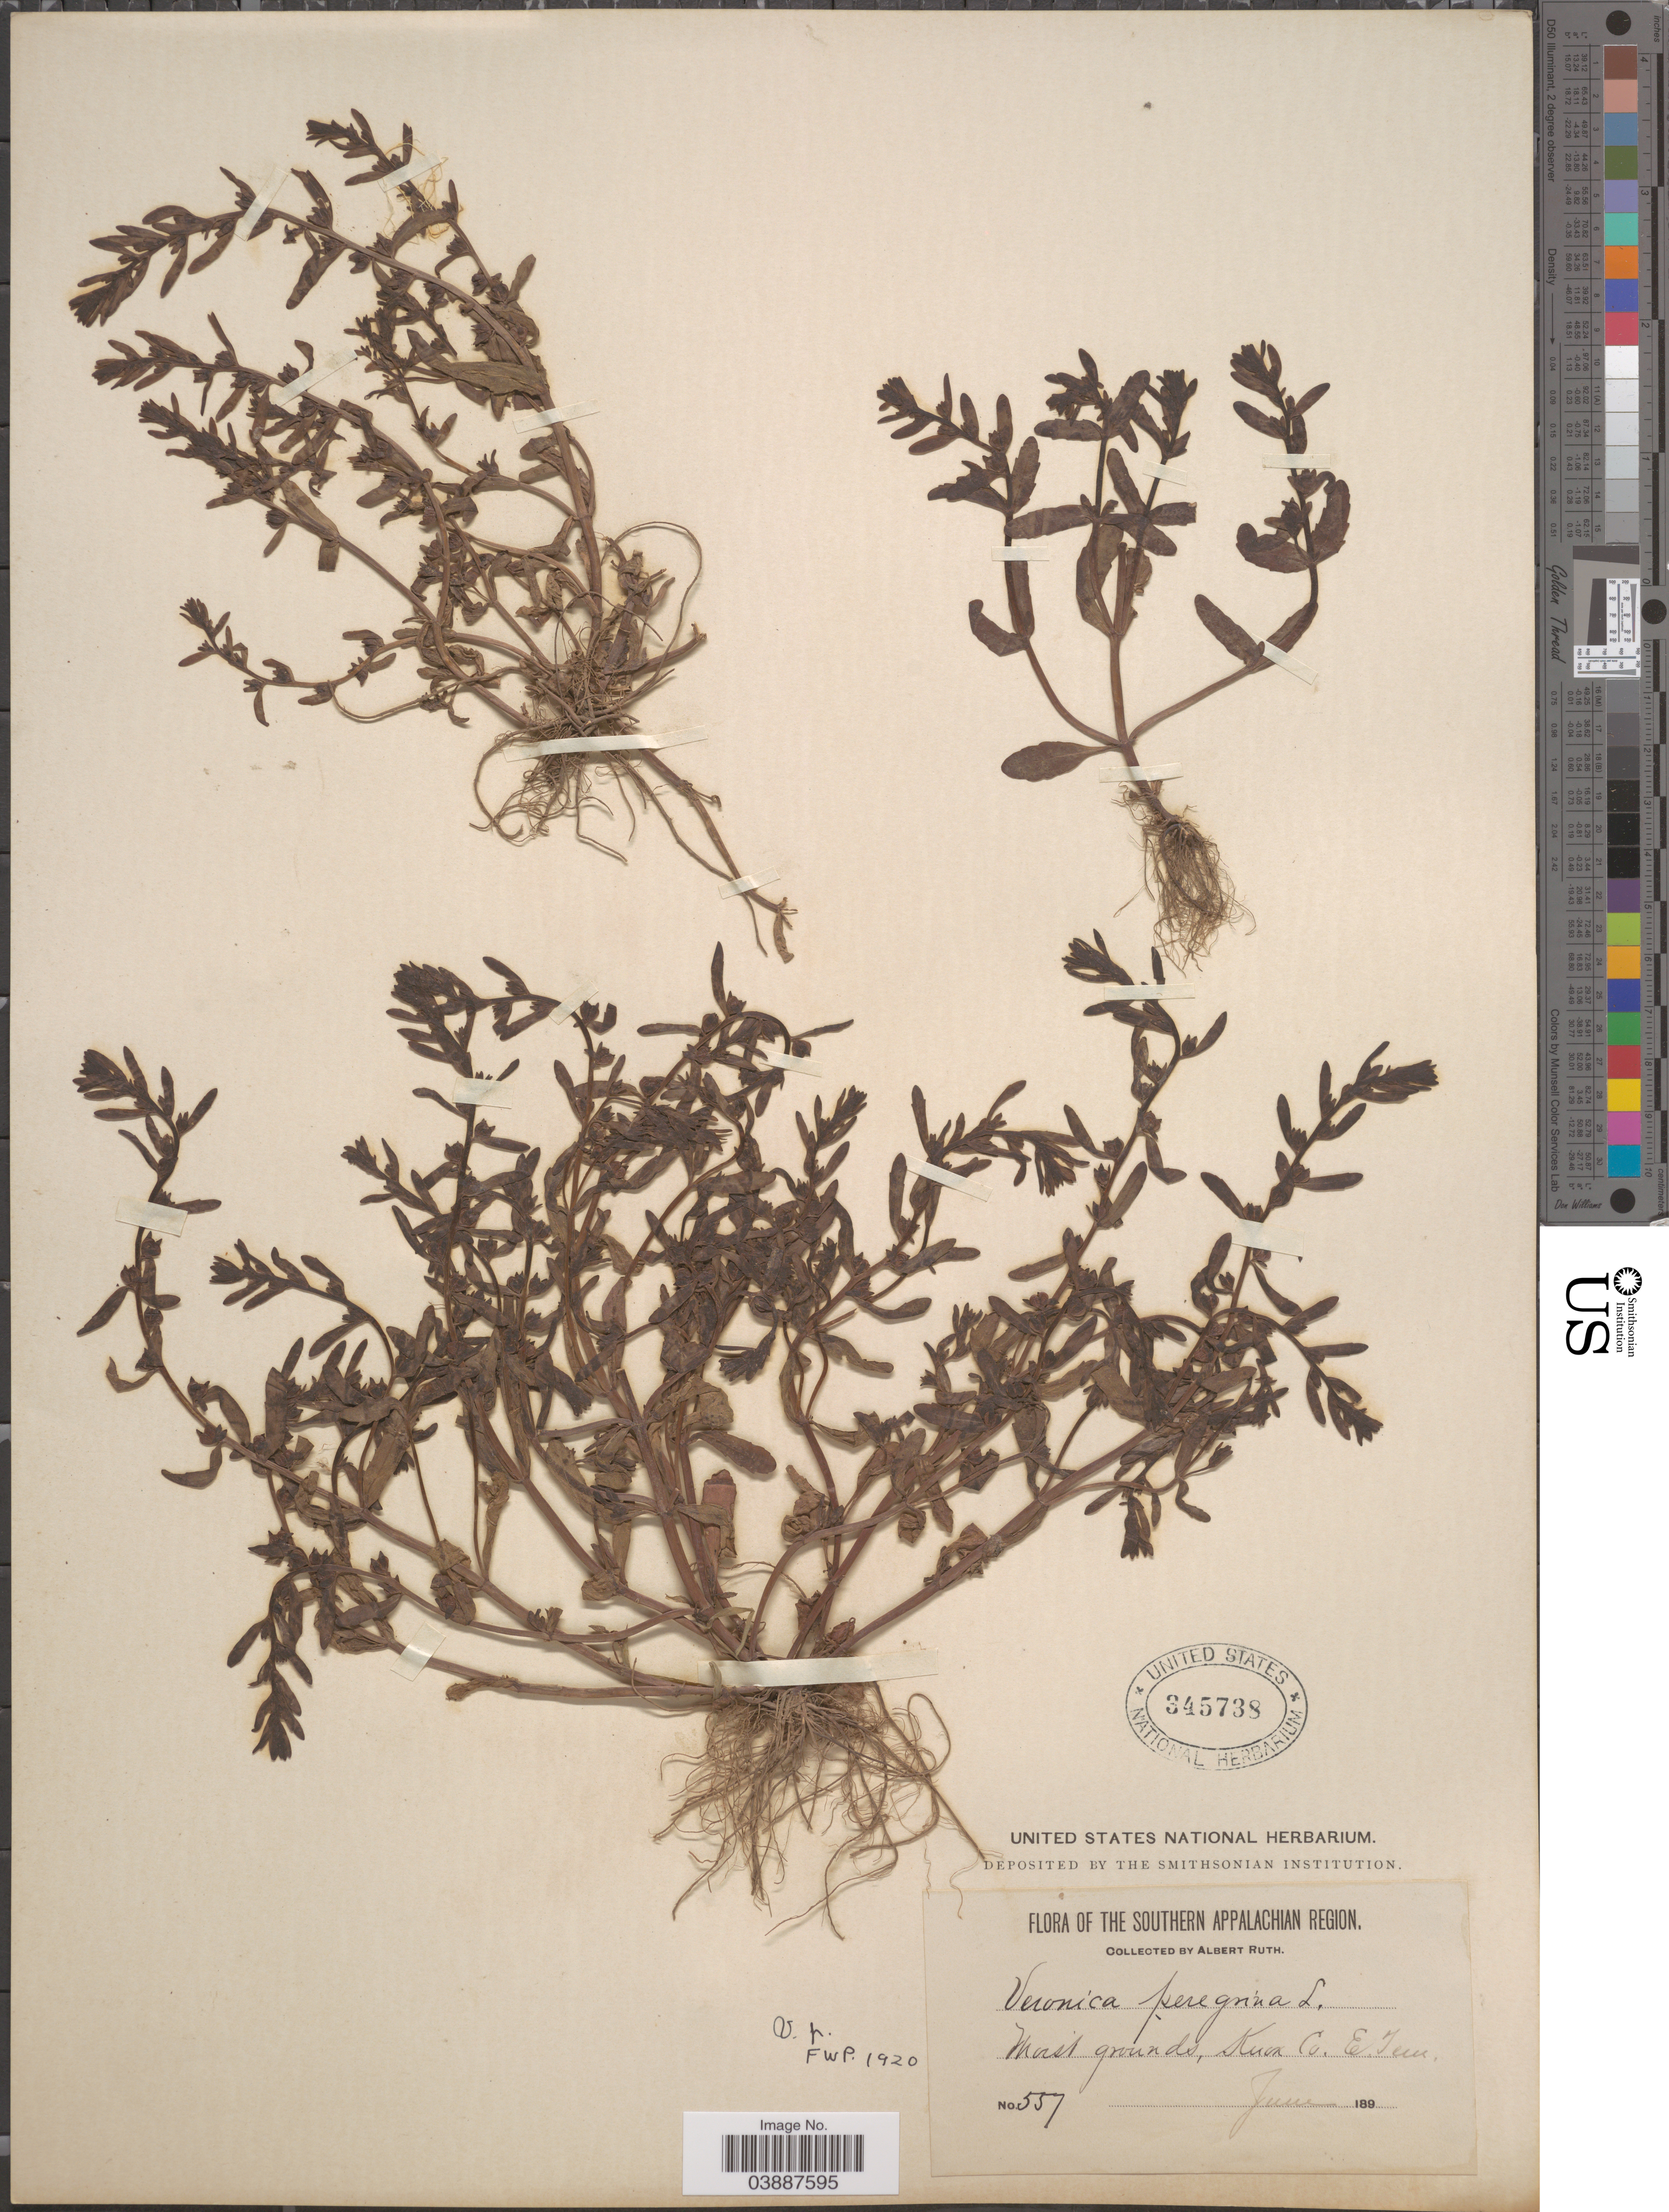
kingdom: Plantae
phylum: Tracheophyta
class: Magnoliopsida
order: Lamiales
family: Plantaginaceae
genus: Veronica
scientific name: Veronica peregrina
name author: L.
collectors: A. Ruth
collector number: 557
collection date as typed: June 189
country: United States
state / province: Tennessee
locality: Southern Appalachian Region. Moist grounds, Knox Co. E. Tenn.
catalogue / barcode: US 345738